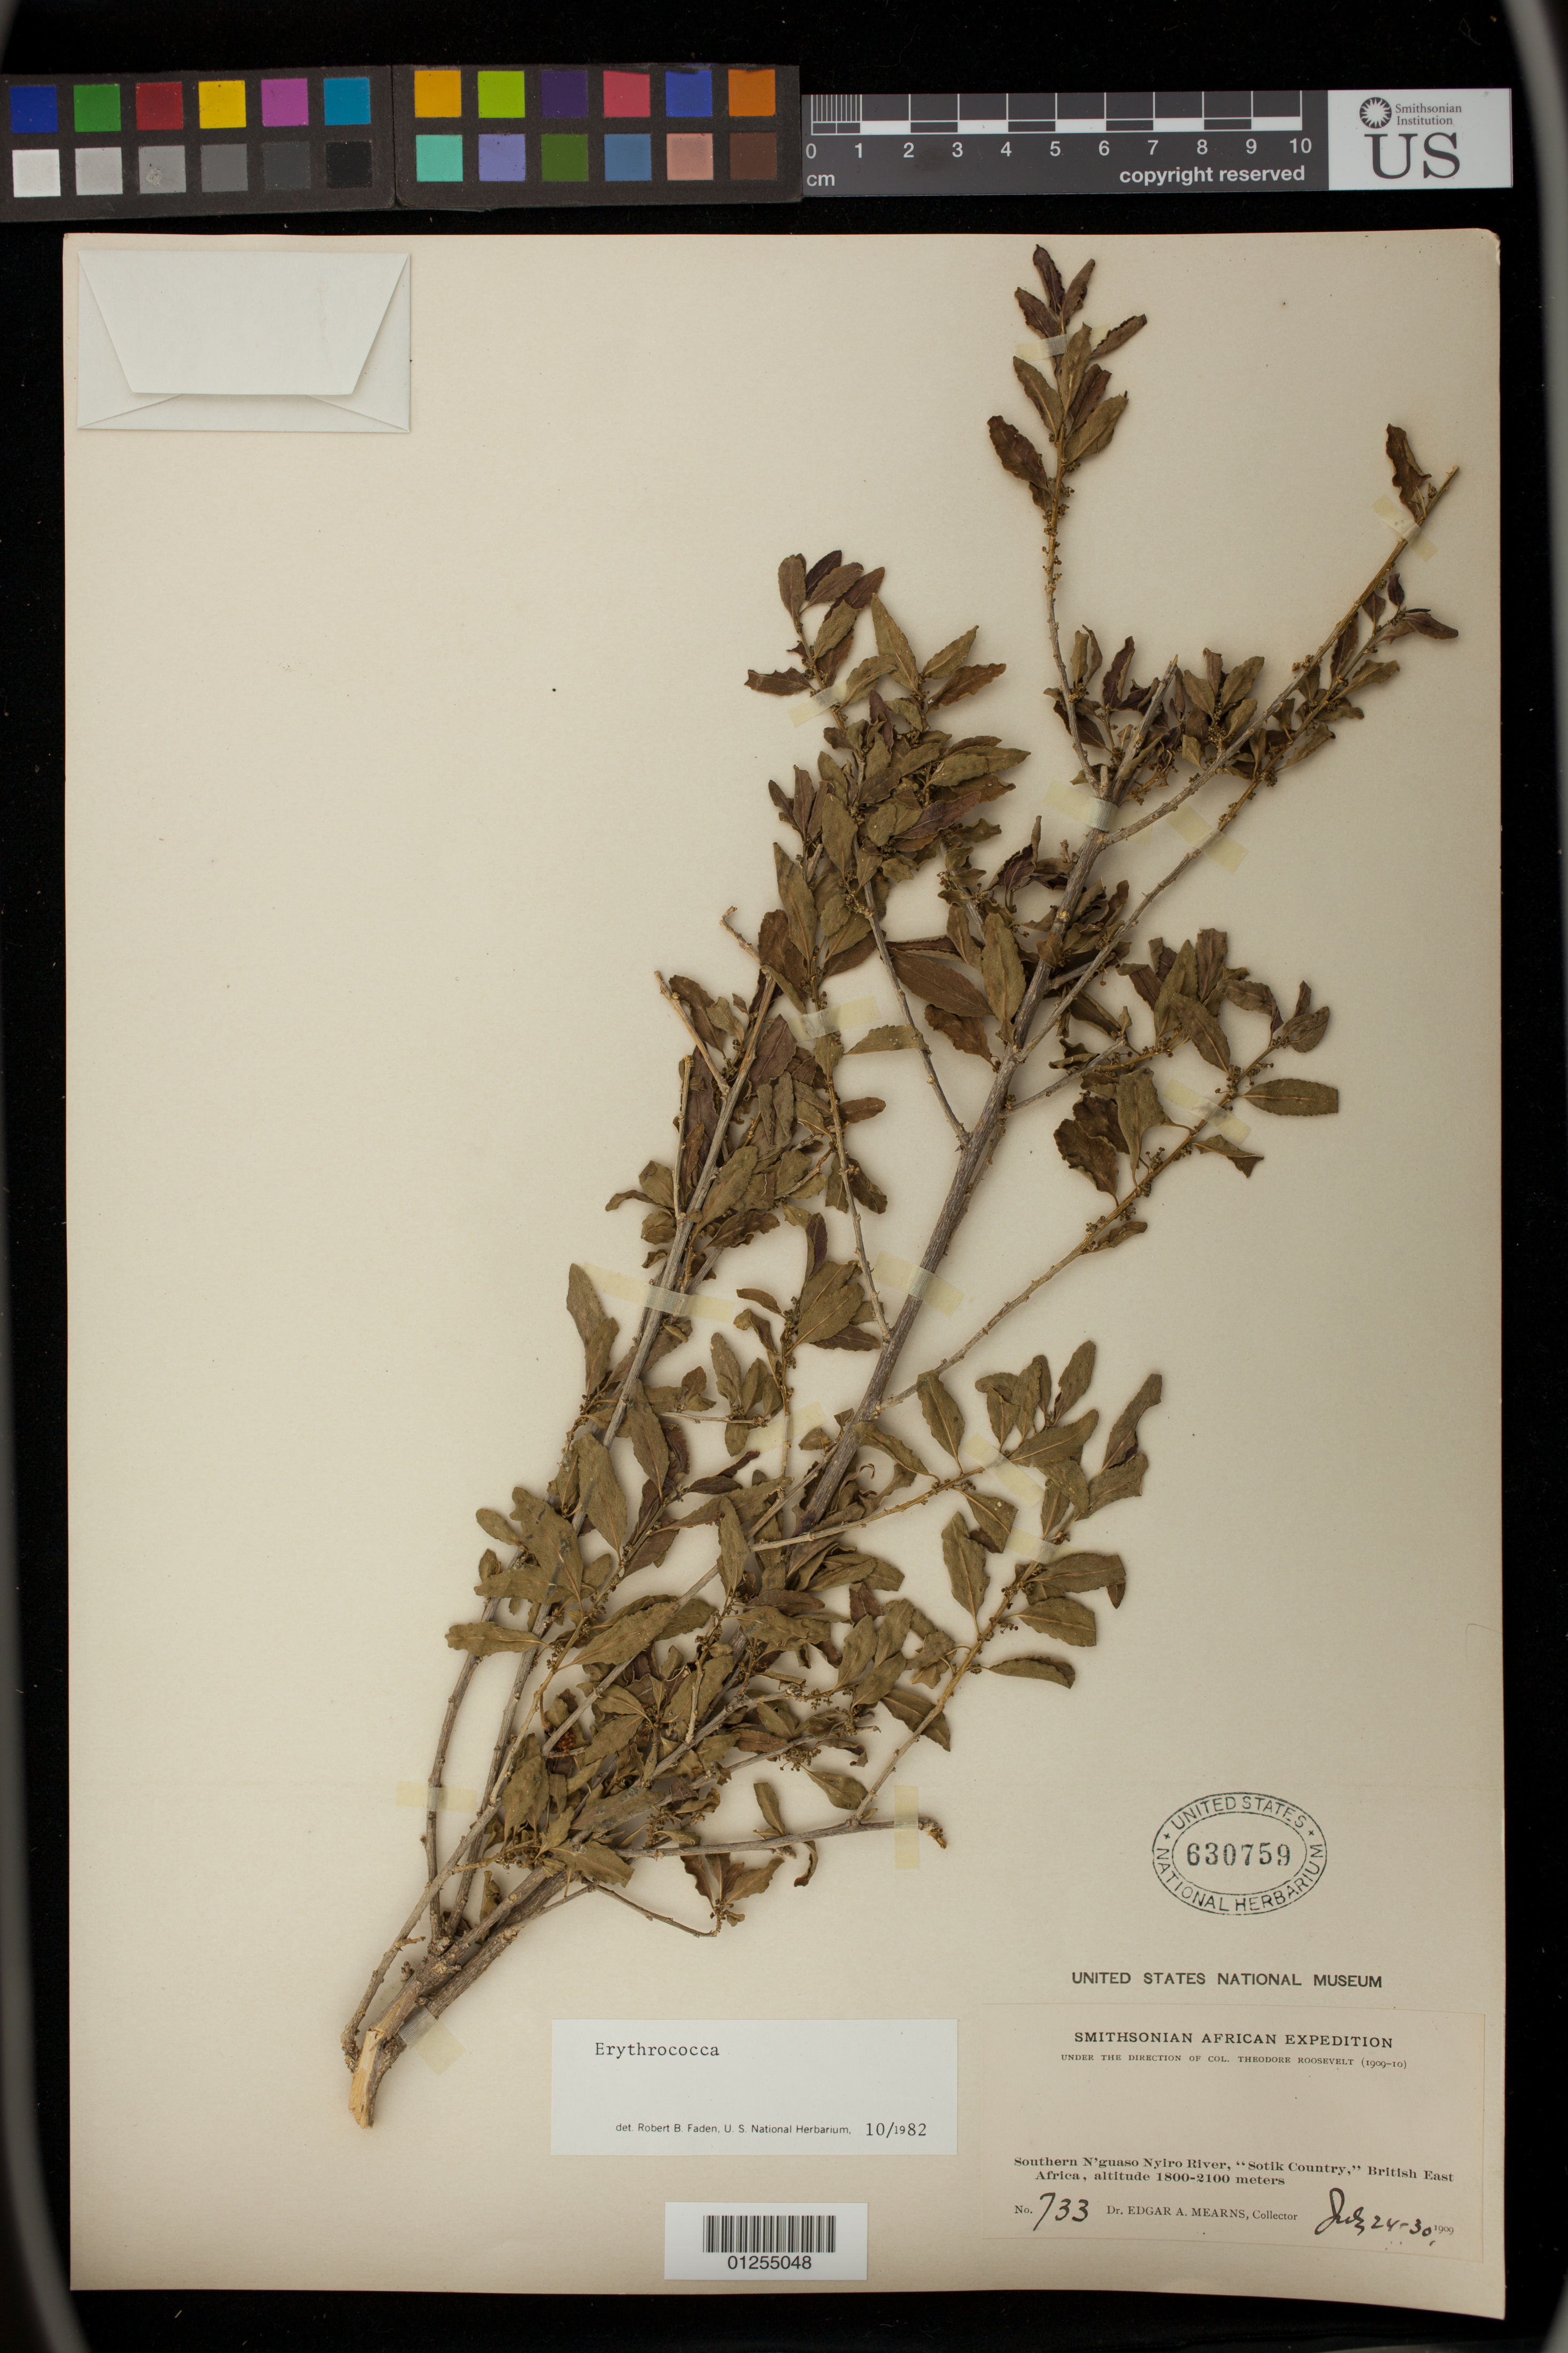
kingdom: Plantae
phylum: Tracheophyta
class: Magnoliopsida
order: Malpighiales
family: Euphorbiaceae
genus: Erythrococca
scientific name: Erythrococca sp.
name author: Benth.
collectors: E. A. Mearns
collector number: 733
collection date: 1909-07-24/1909-07-30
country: Kenya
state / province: Laikipia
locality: Southern N'guaso nyiro River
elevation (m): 1800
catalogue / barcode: US 630759